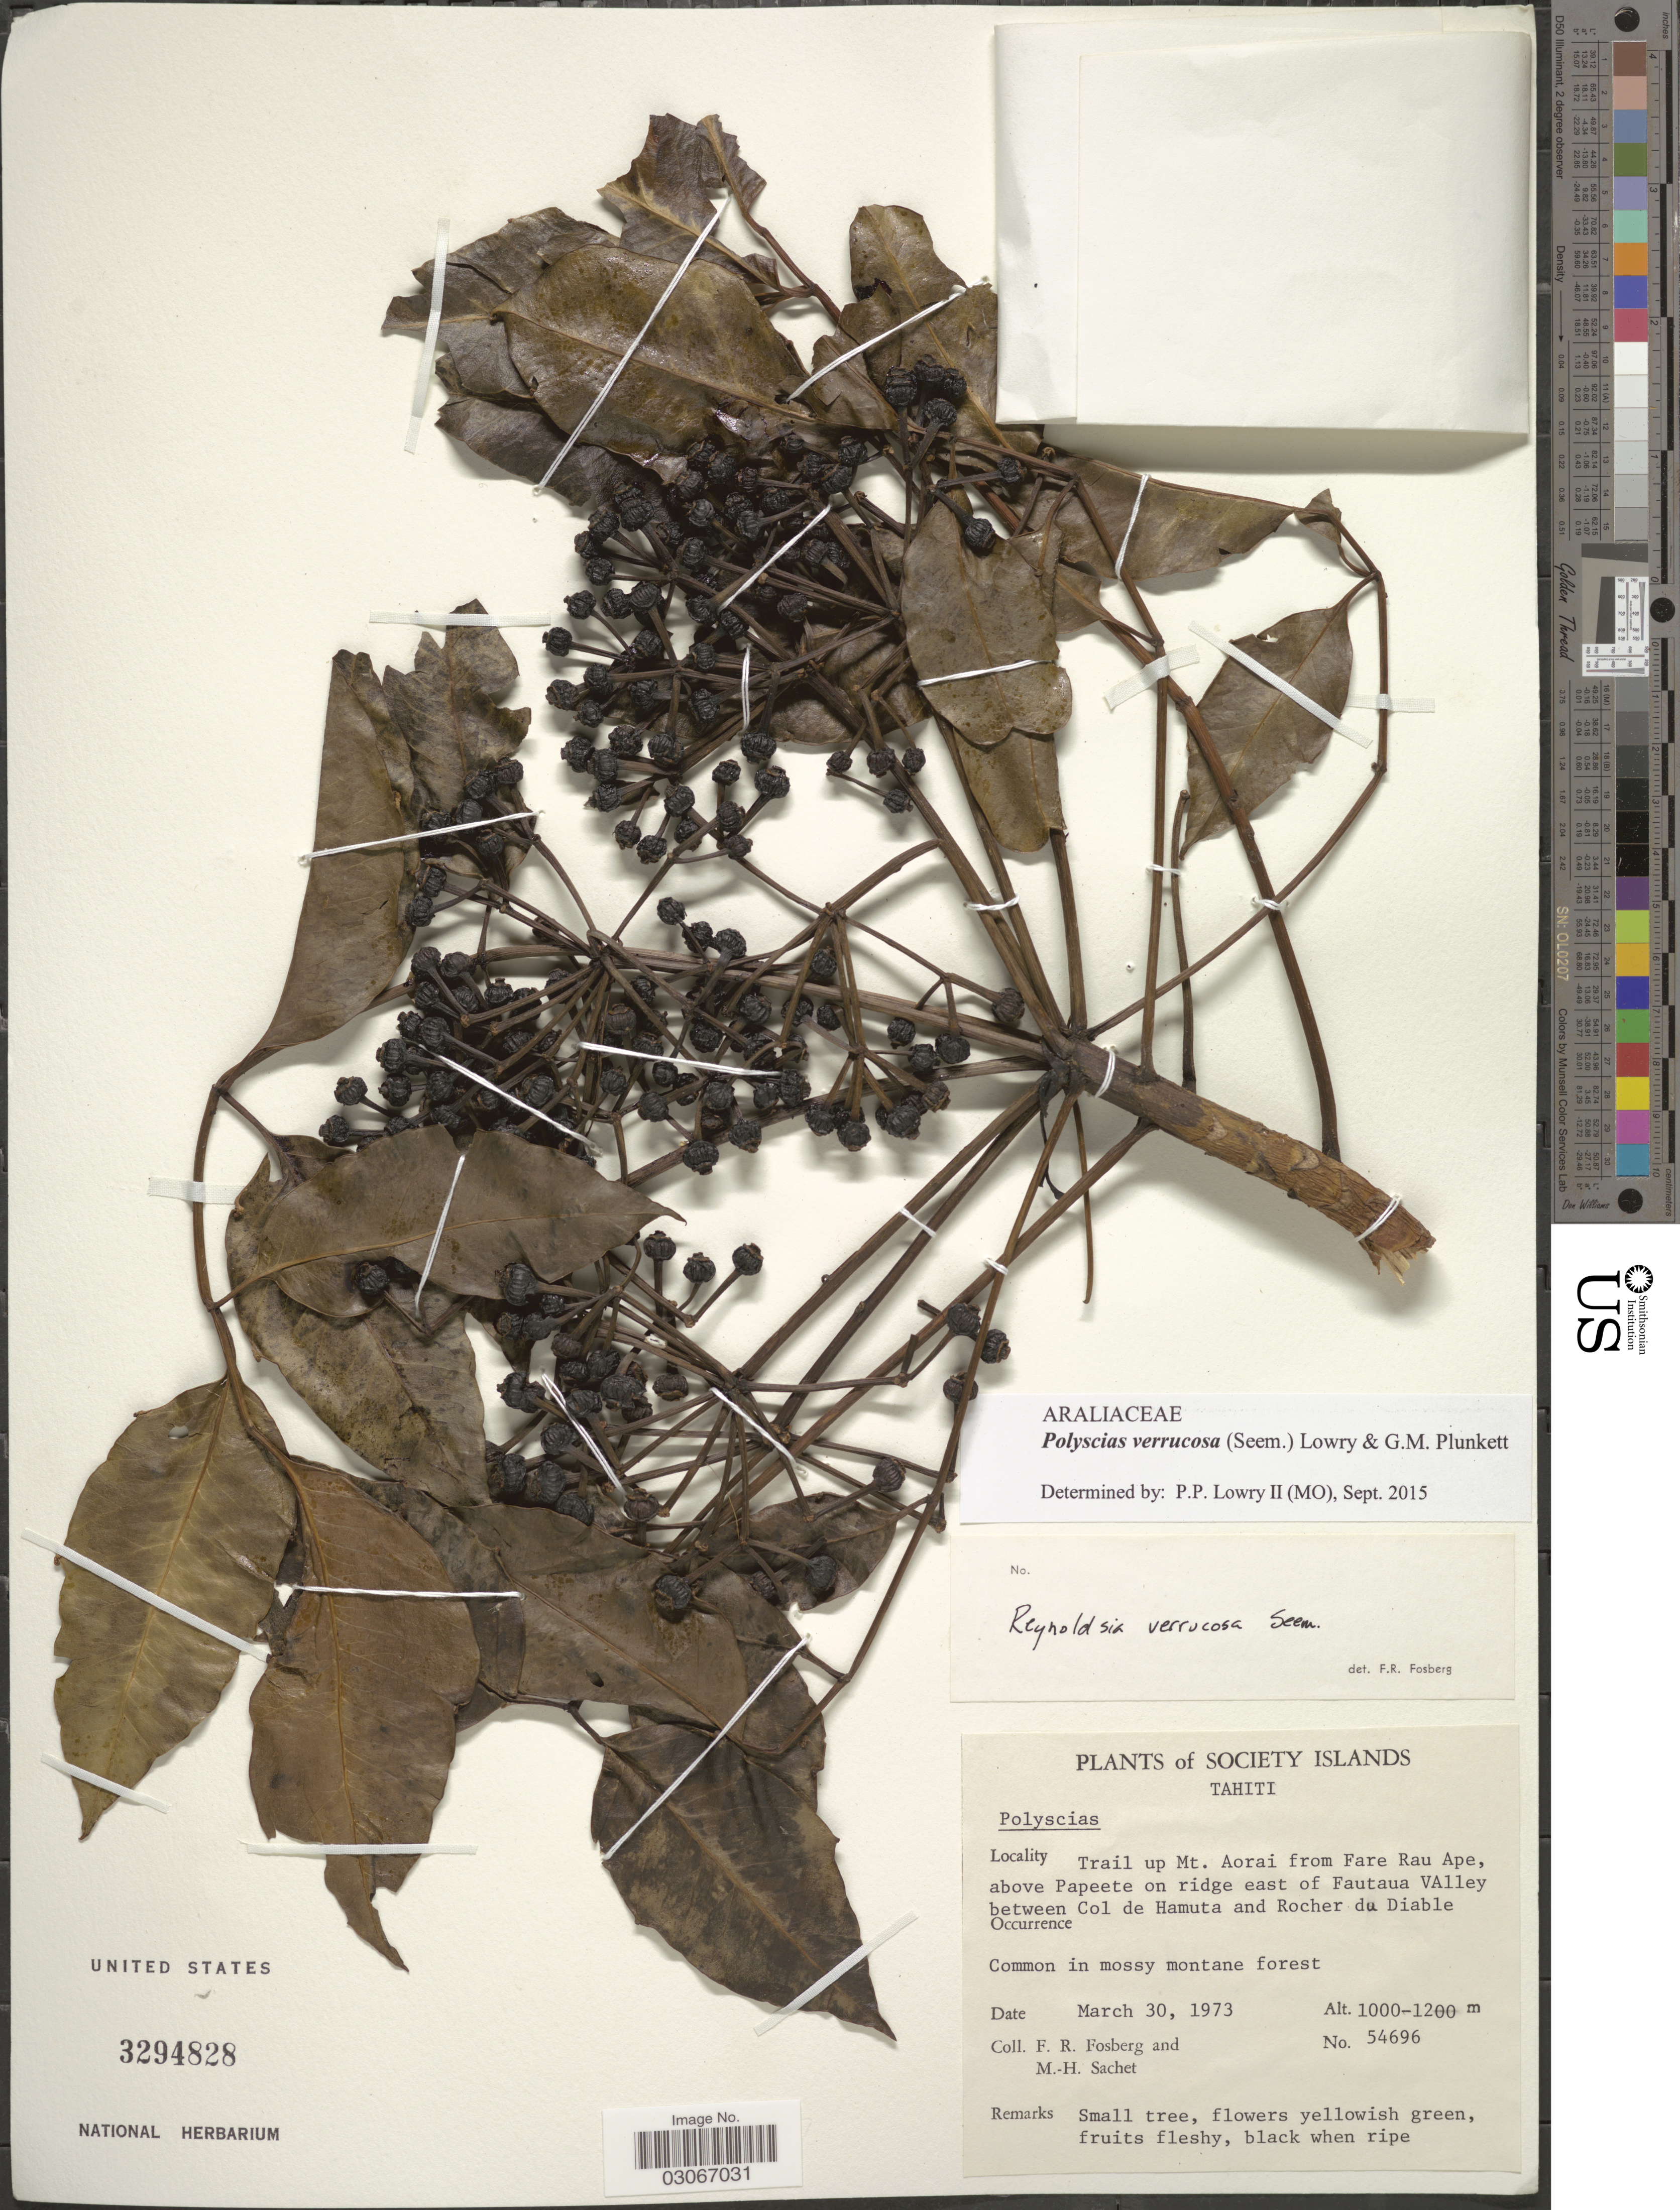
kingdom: Plantae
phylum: Tracheophyta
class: Magnoliopsida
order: Apiales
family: Araliaceae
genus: Polyscias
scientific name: Polyscias verrucosa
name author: (Seem.) Lowry & G. M. Plunkett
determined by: Lowry, P. P., (MO), Missouri Botanical Garden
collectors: F. R. Fosberg & M.-H. Sachet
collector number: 54696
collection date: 1973-03-30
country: French Polynesia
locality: Society Islands. Tahiti. Trail up Mt. Aorai from Fare Rau Ape, above Papeete on ridge east of Fautaua Valley between Col de Hamuta and Rocher du Diable.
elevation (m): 1000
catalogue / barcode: US 3294828